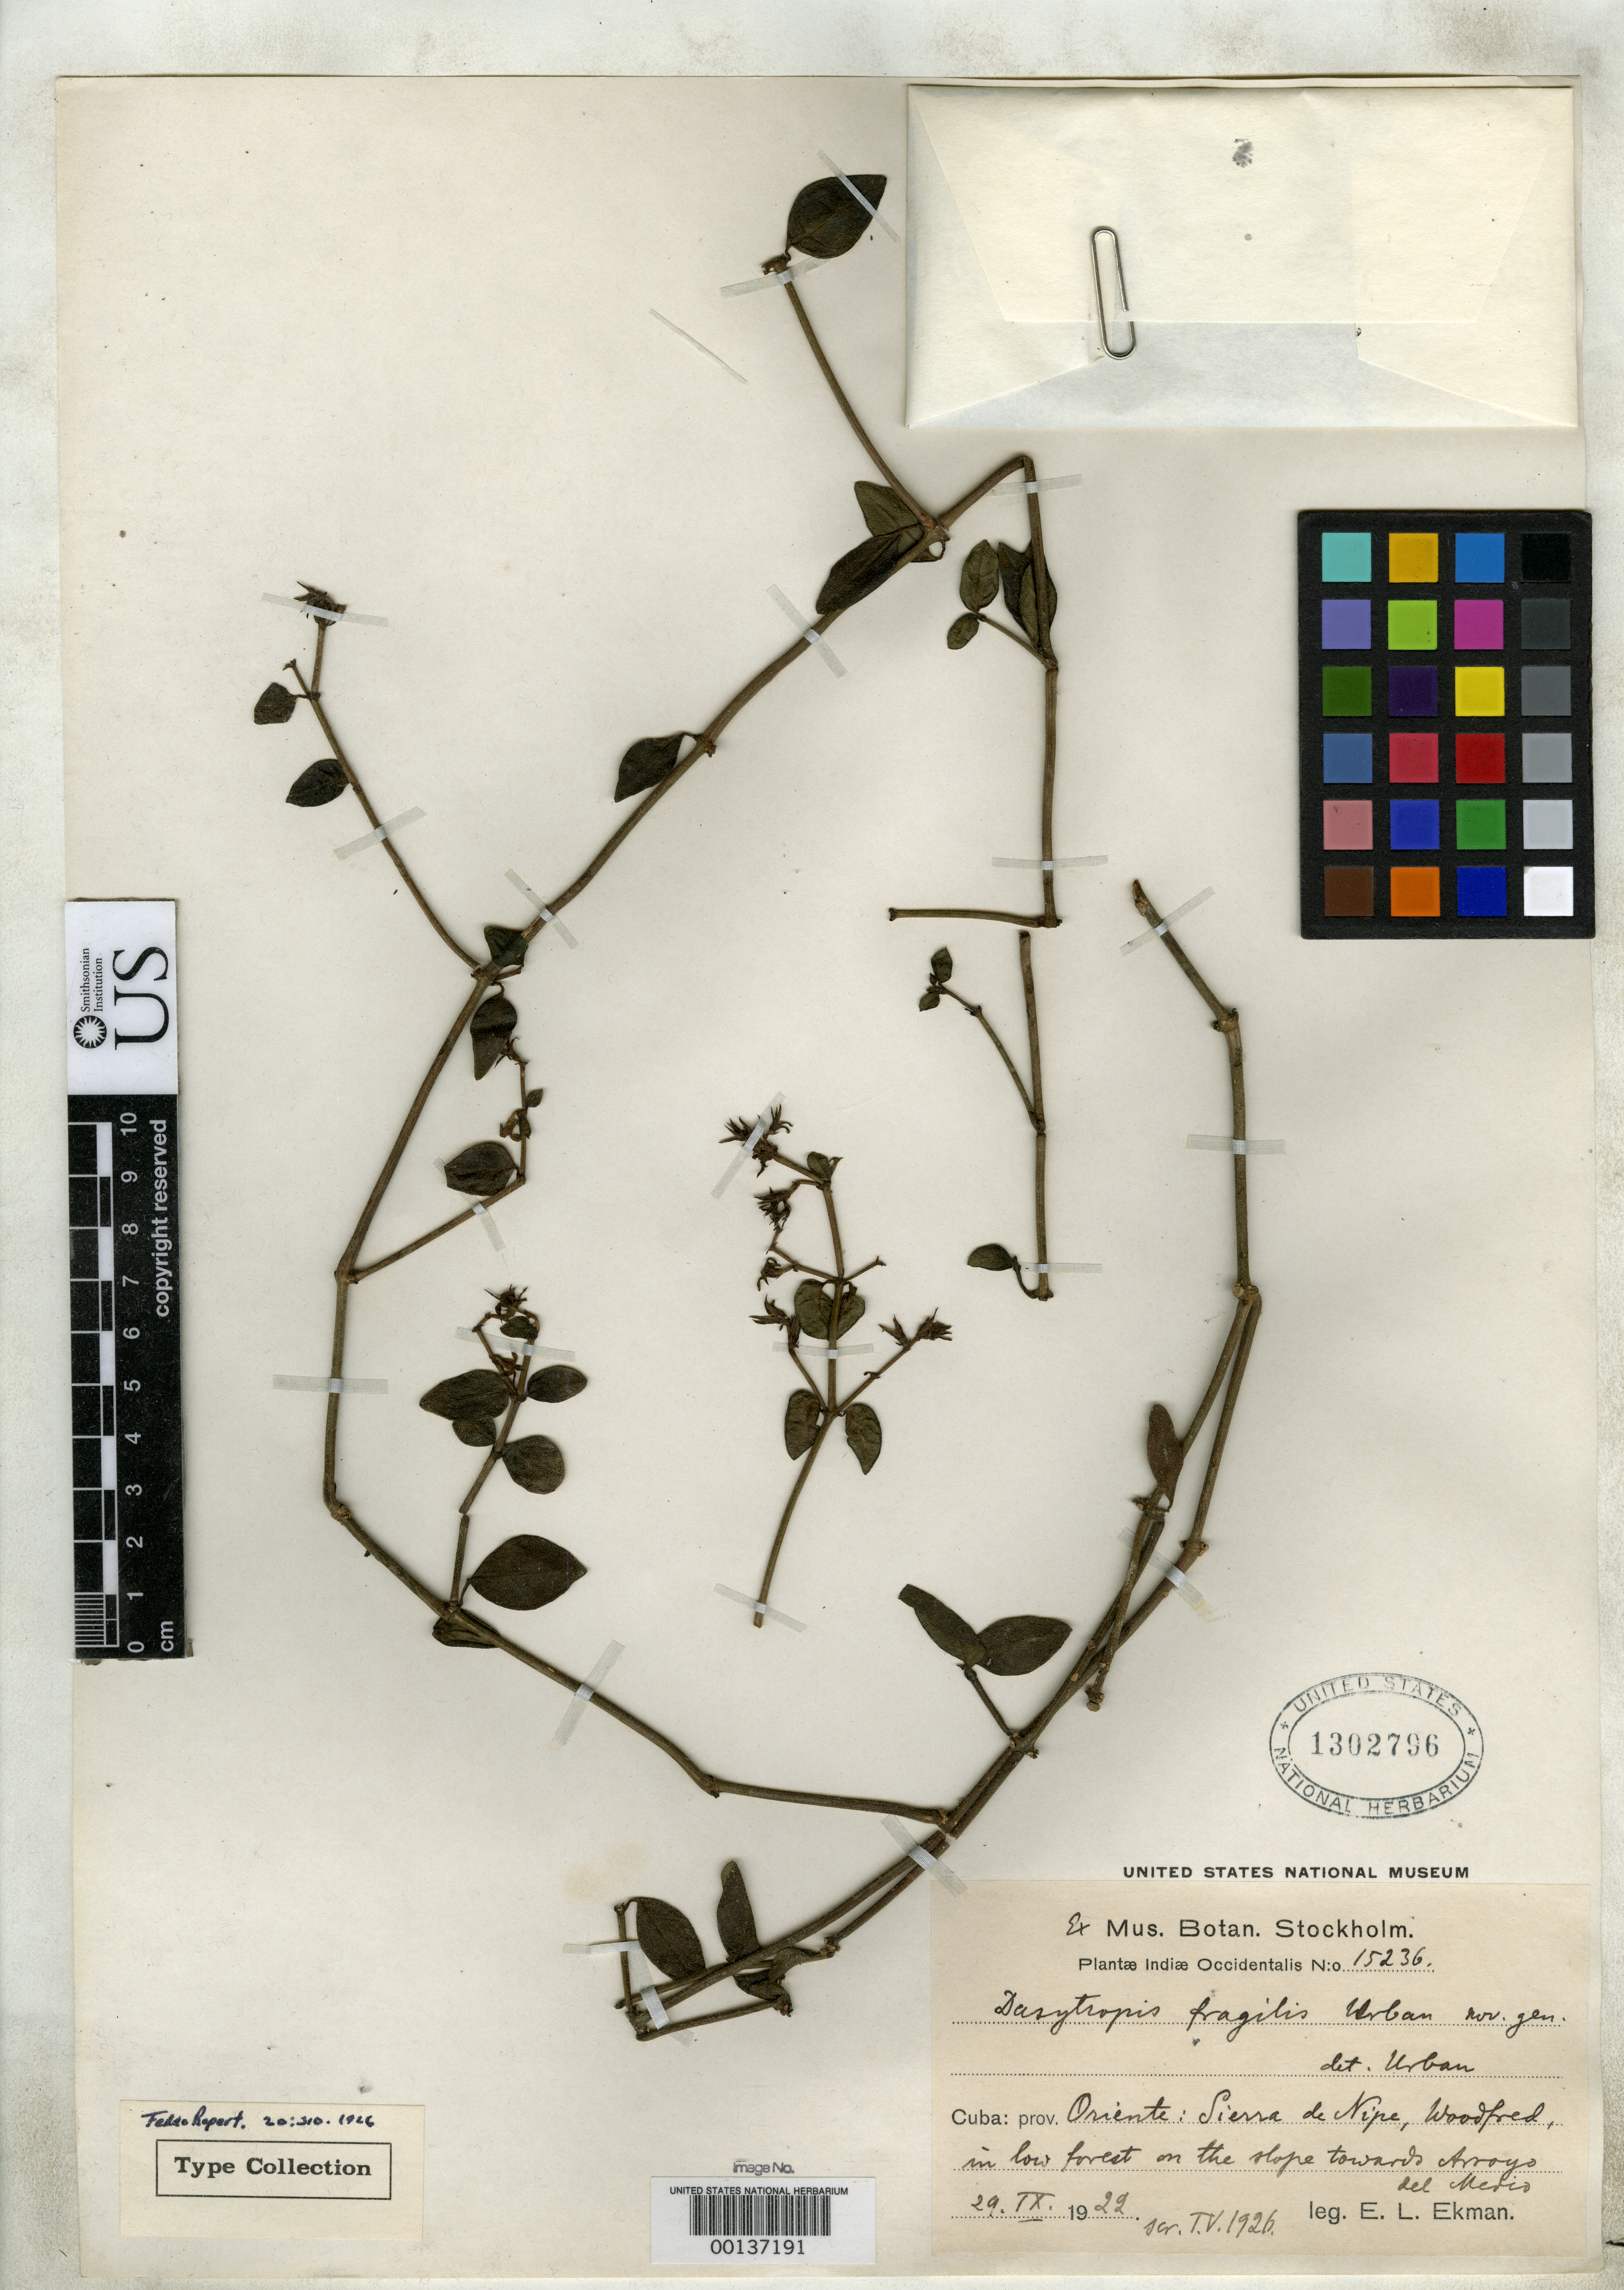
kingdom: Plantae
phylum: Tracheophyta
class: Magnoliopsida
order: Lamiales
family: Acanthaceae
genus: Dasytropis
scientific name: Dasytropis fragilis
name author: Urb.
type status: Isotype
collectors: E. L. Ekman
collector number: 15236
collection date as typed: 29 Sep 1926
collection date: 1926-09-29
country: Cuba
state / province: Oriente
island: Greater Antilles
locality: Sierra de Nipe prope Woodfred.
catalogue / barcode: US 1302796